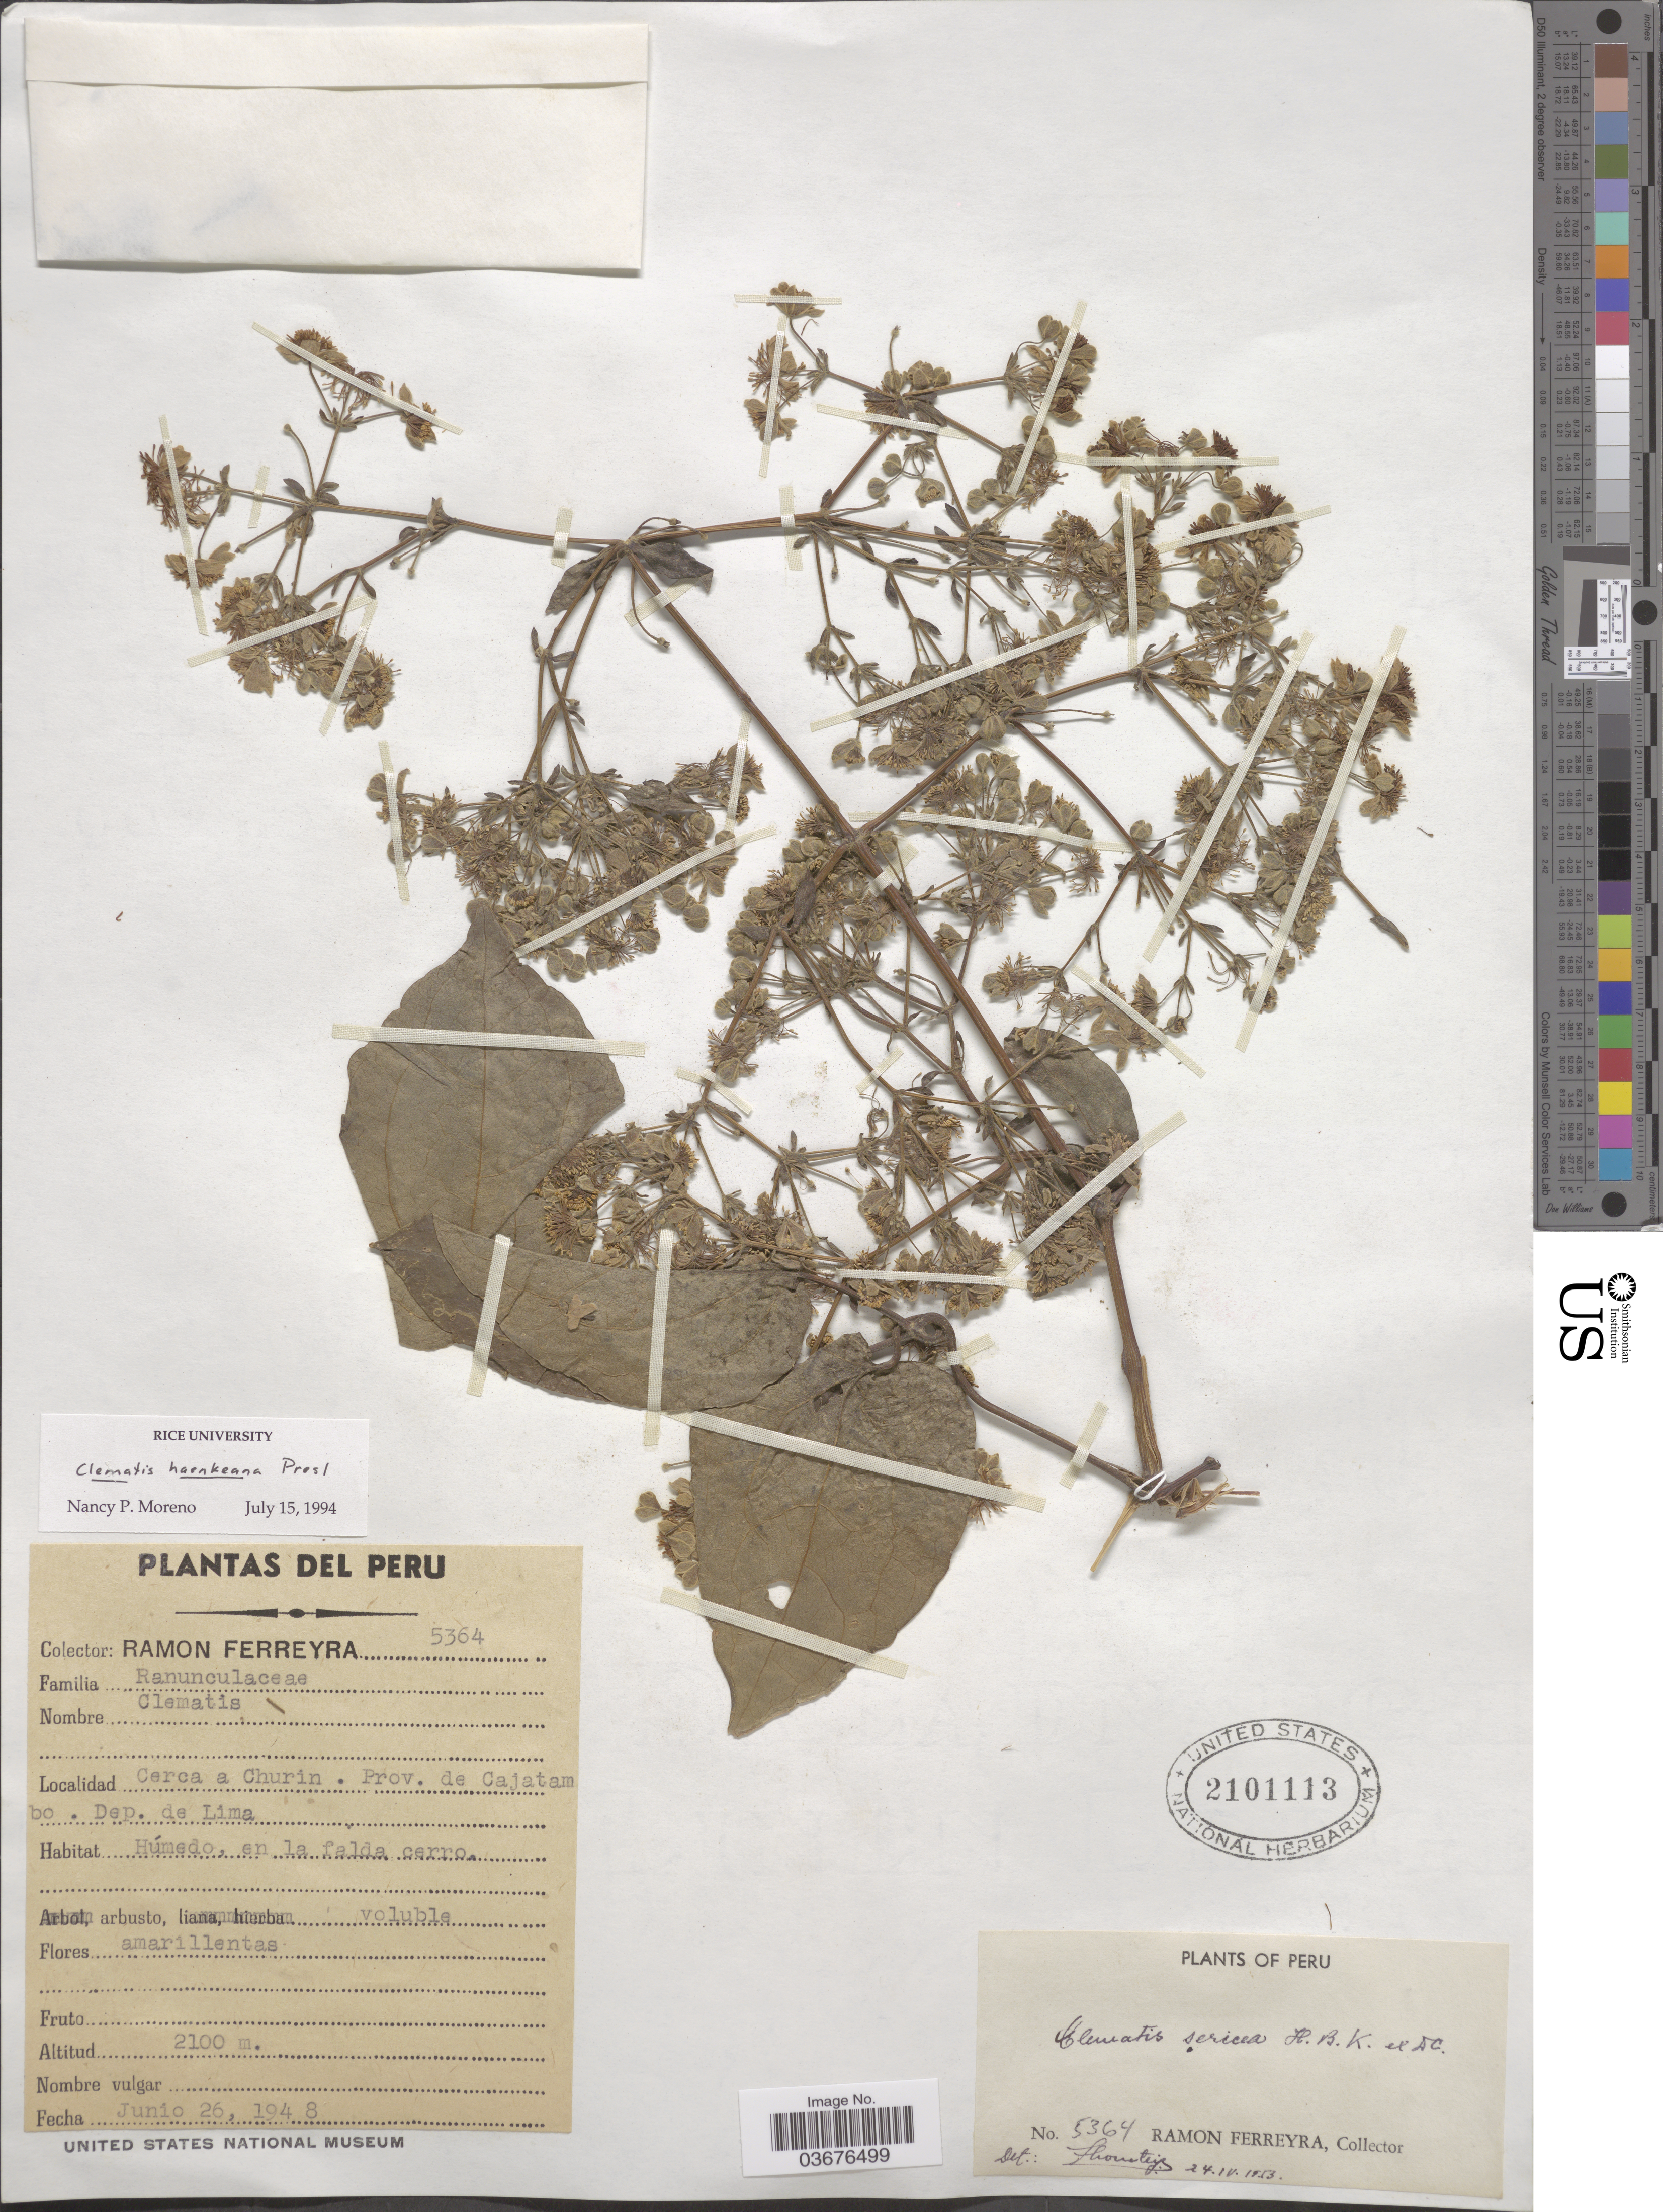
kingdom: Plantae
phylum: Tracheophyta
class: Magnoliopsida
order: Ranunculales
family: Ranunculaceae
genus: Clematis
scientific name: Clematis haenkeana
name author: C. Presl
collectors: R. A. Ferreyra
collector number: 5364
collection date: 1948-06-26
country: Peru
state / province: Lima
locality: Cerca a Churin. Prov. de Cajatambo. Dep. de Lima.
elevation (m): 2100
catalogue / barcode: US 2101113